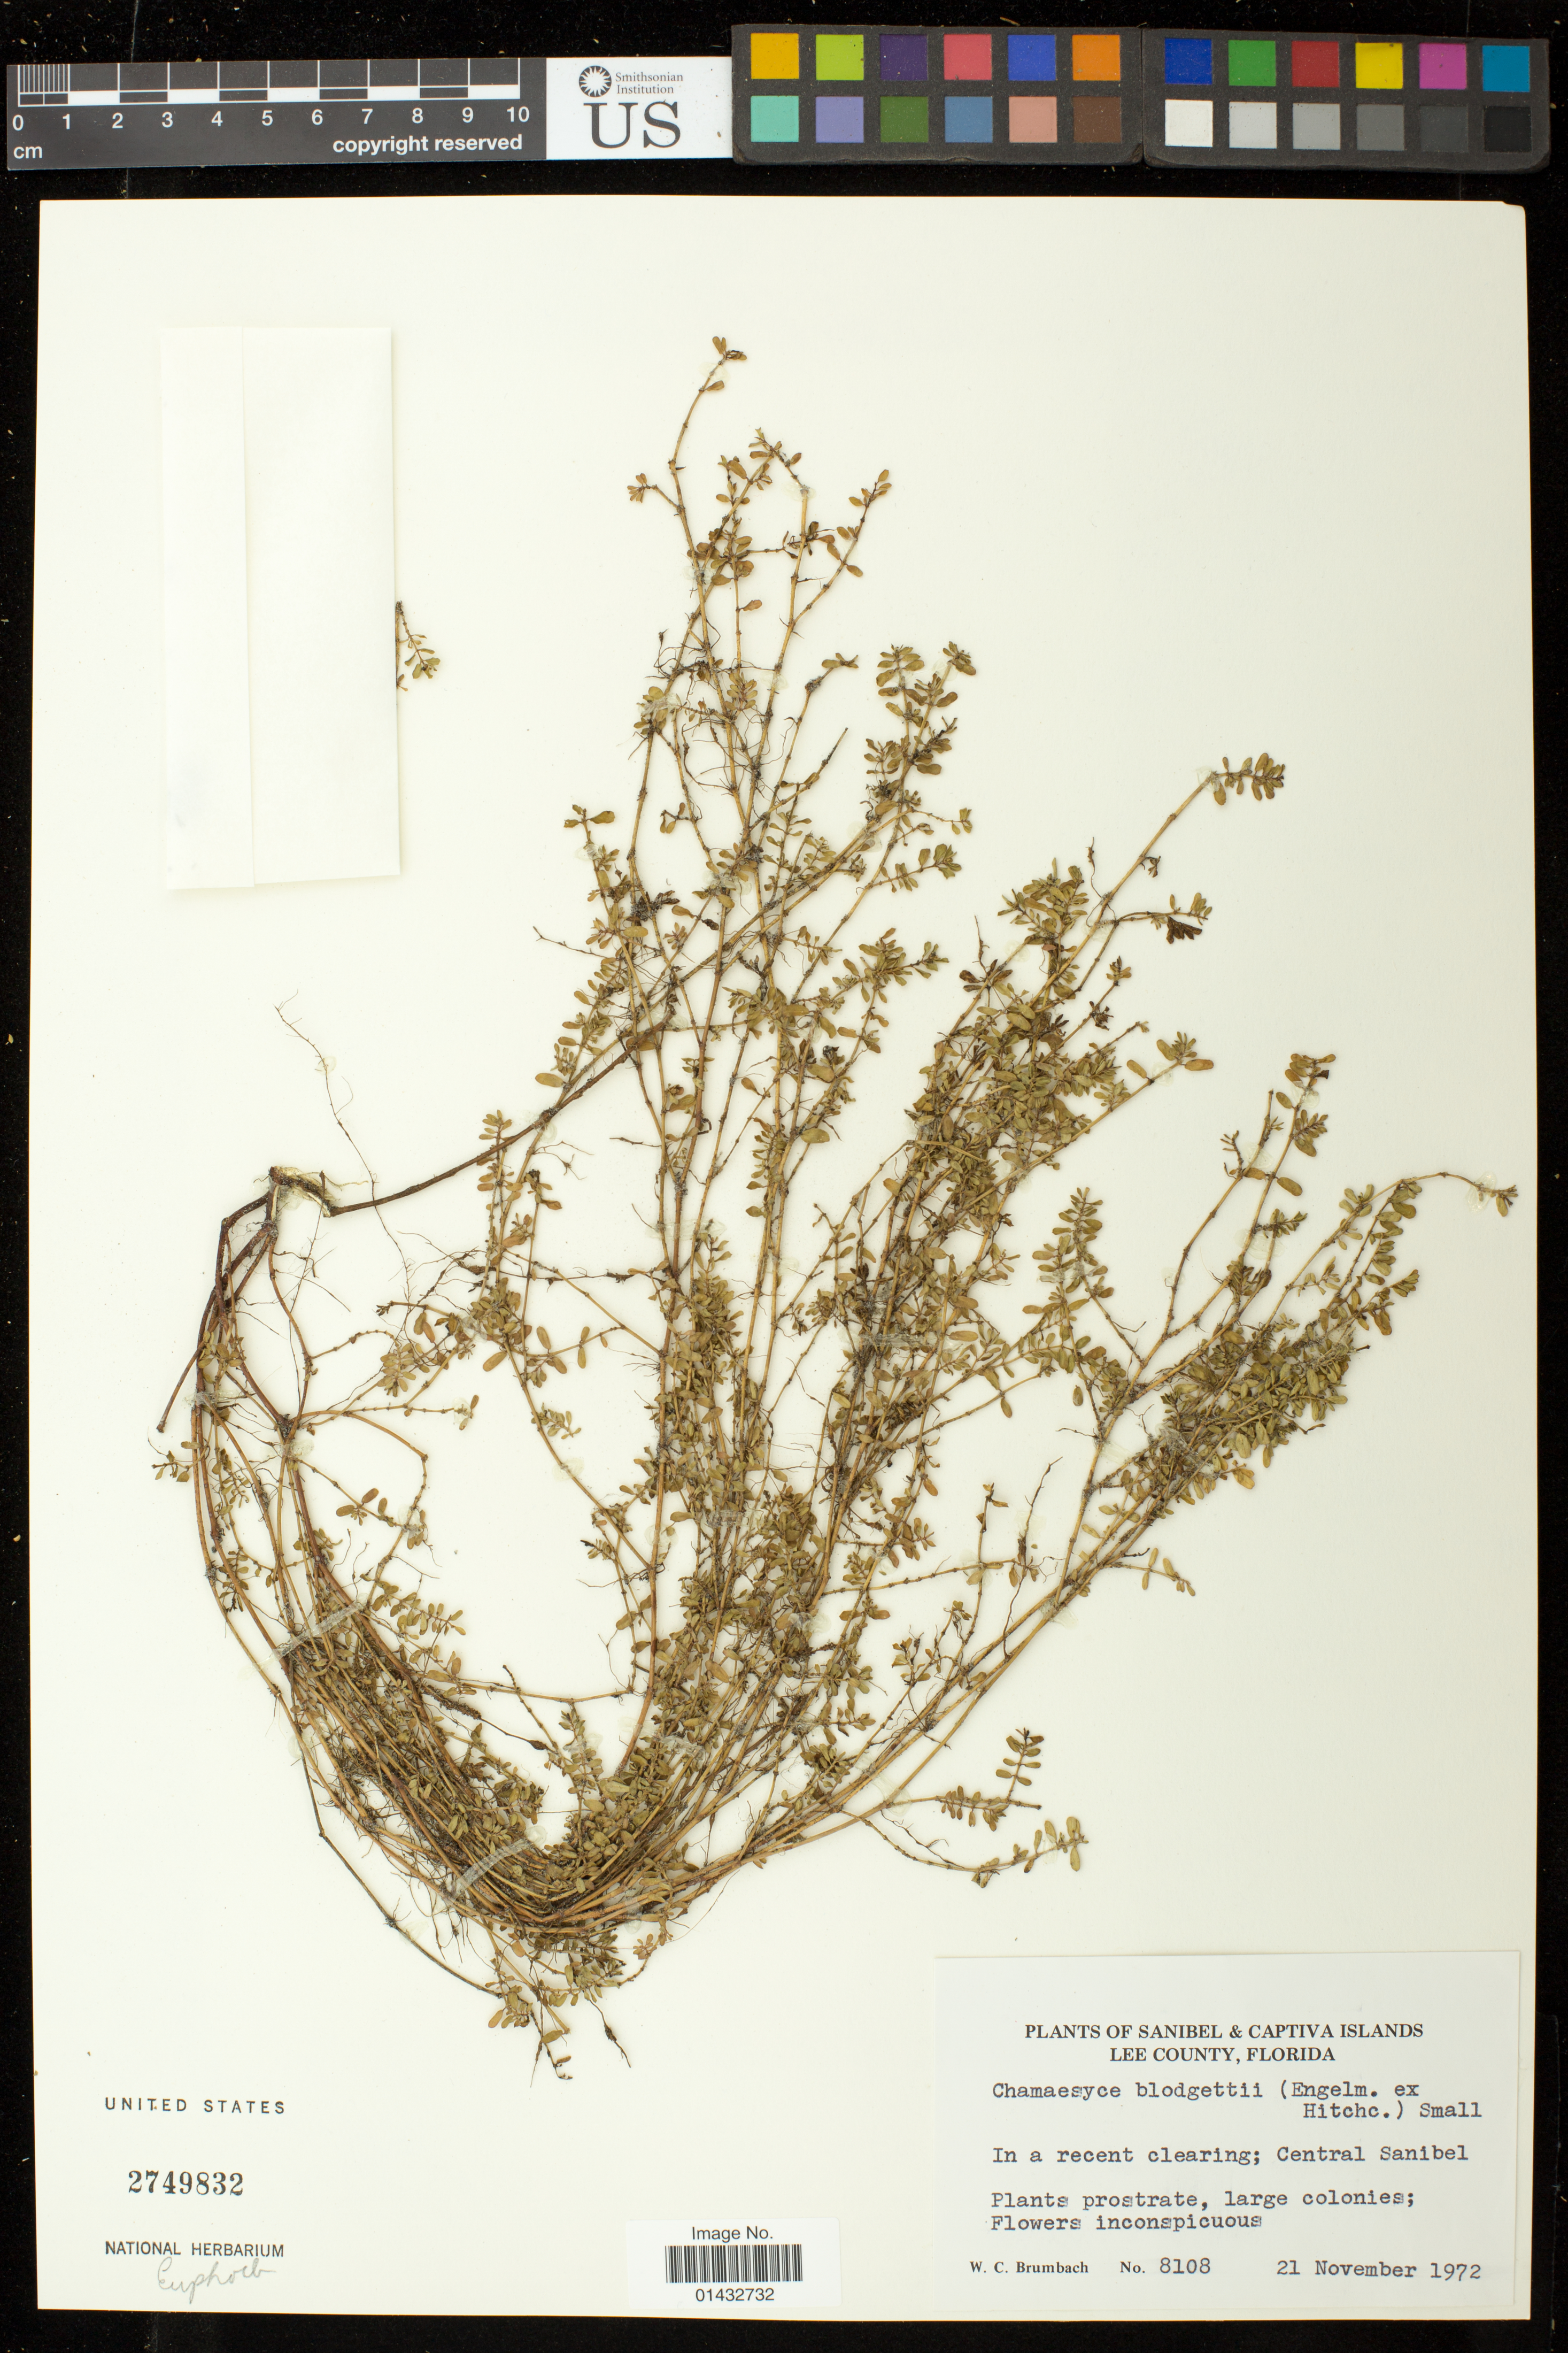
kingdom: Plantae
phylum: Tracheophyta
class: Magnoliopsida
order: Malpighiales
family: Euphorbiaceae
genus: Euphorbia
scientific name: Euphorbia blodgettii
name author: Engelm. ex Hitchc.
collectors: W. C. Brumbach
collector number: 8108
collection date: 1972-11-21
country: United States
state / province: Florida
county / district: Lee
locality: Central Sanibel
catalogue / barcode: US 2749832